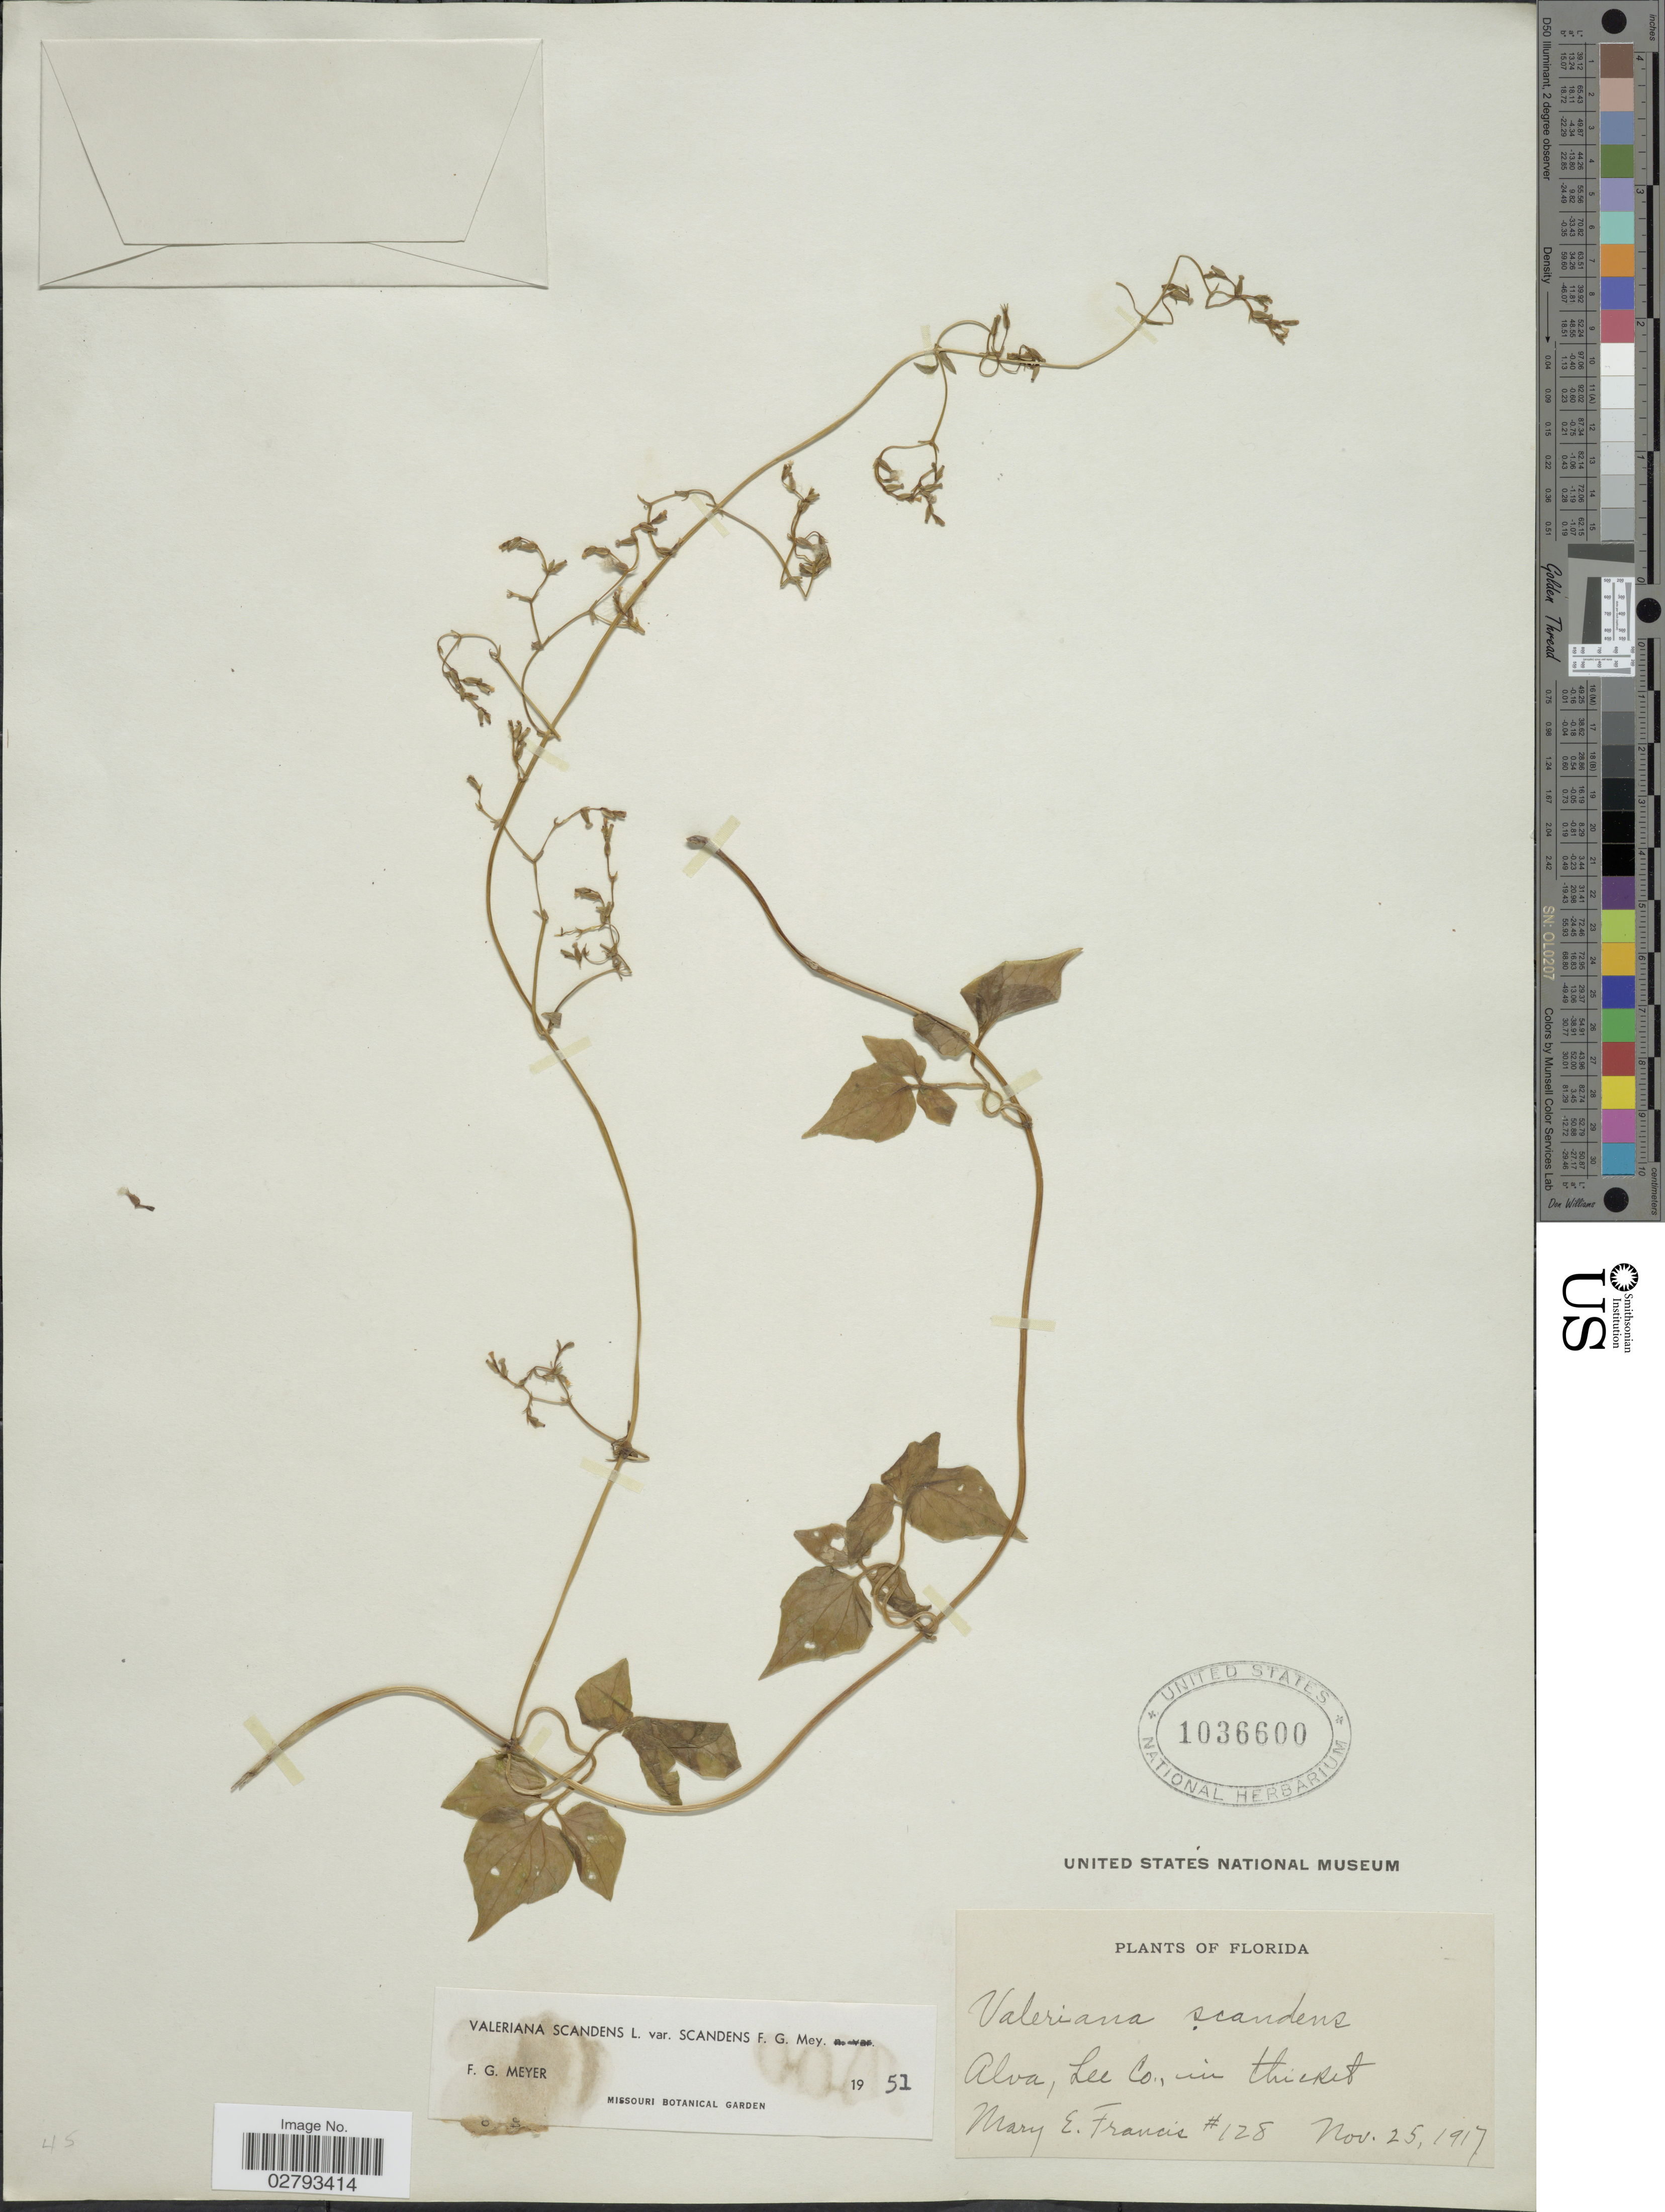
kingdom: Plantae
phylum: Tracheophyta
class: Magnoliopsida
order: Dipsacales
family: Caprifoliaceae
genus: Valeriana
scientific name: Valeriana scandens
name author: L.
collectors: M. E. Francis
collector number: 128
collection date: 1917-11-25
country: United States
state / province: Florida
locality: Alva, Lee Co.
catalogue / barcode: US 1036600